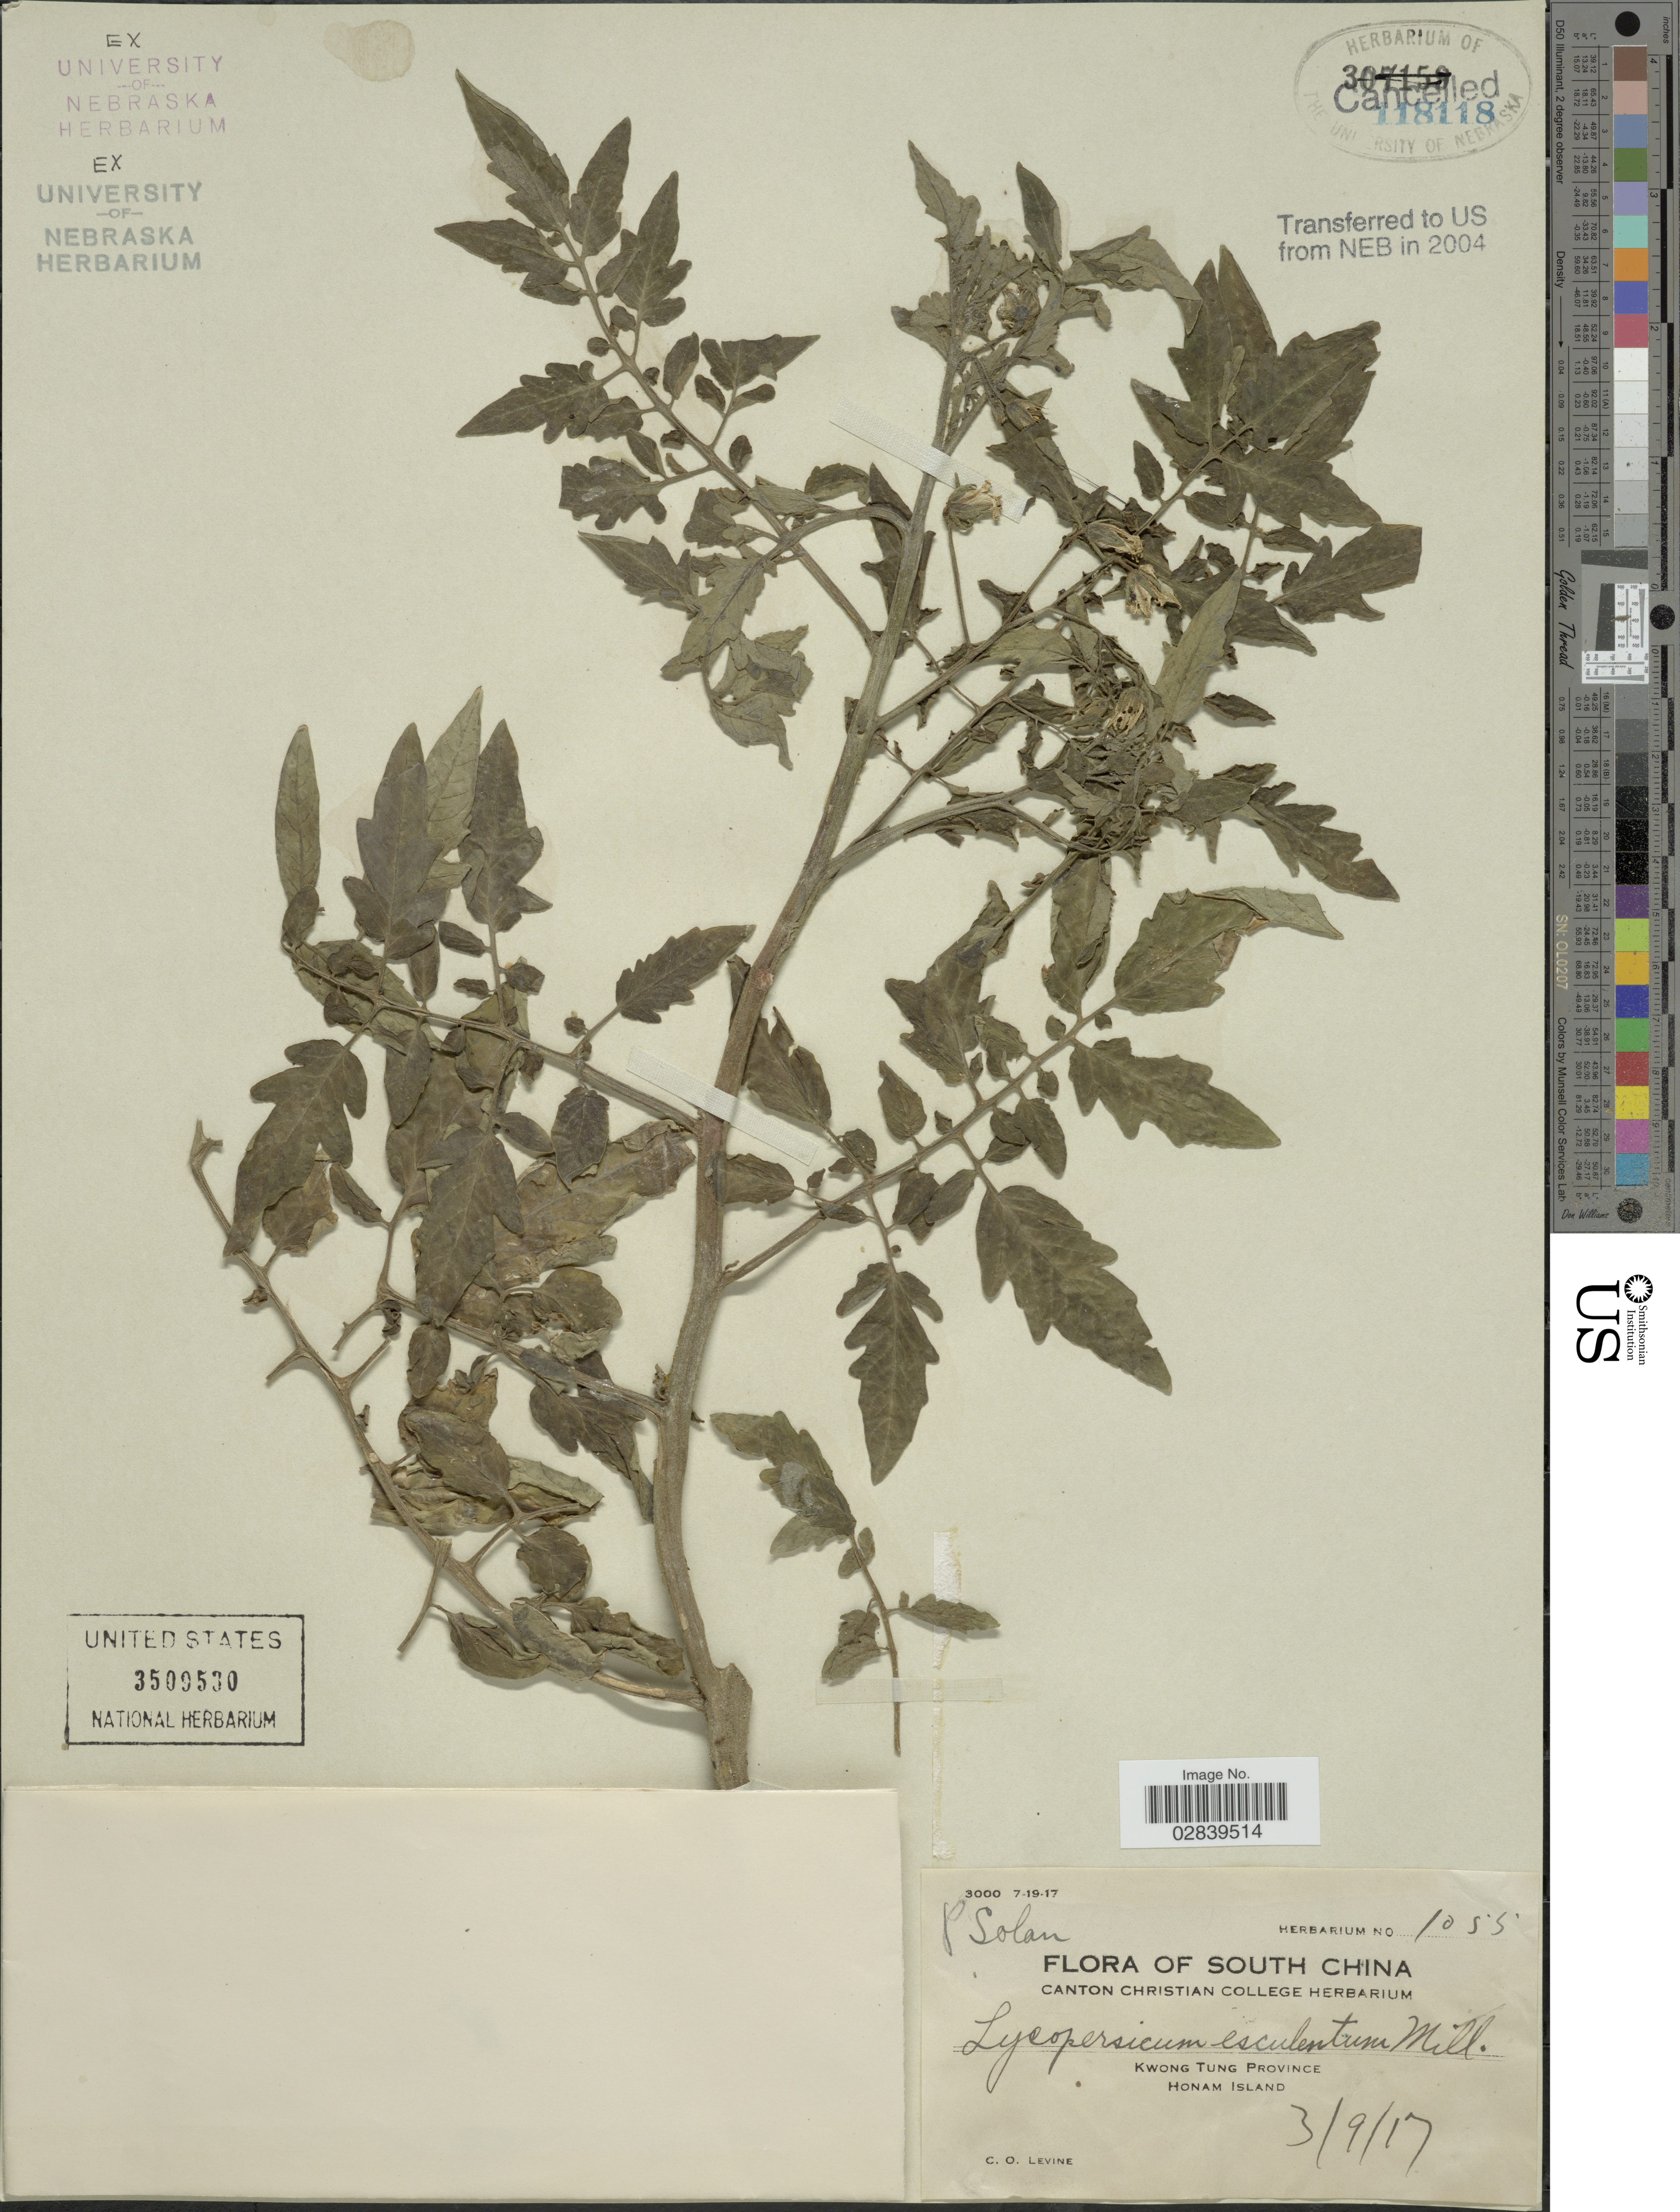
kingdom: Plantae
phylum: Tracheophyta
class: Magnoliopsida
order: Solanales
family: Solanaceae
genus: Lycopersicon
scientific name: Lycopersicon esculentum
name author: Mill.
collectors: C. O. Levine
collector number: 1055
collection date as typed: Transcribed d/m/y: 3/9/17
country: China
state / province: Guangdong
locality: South China, Kwong Tung Province, Honam Island.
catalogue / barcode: US 3509530